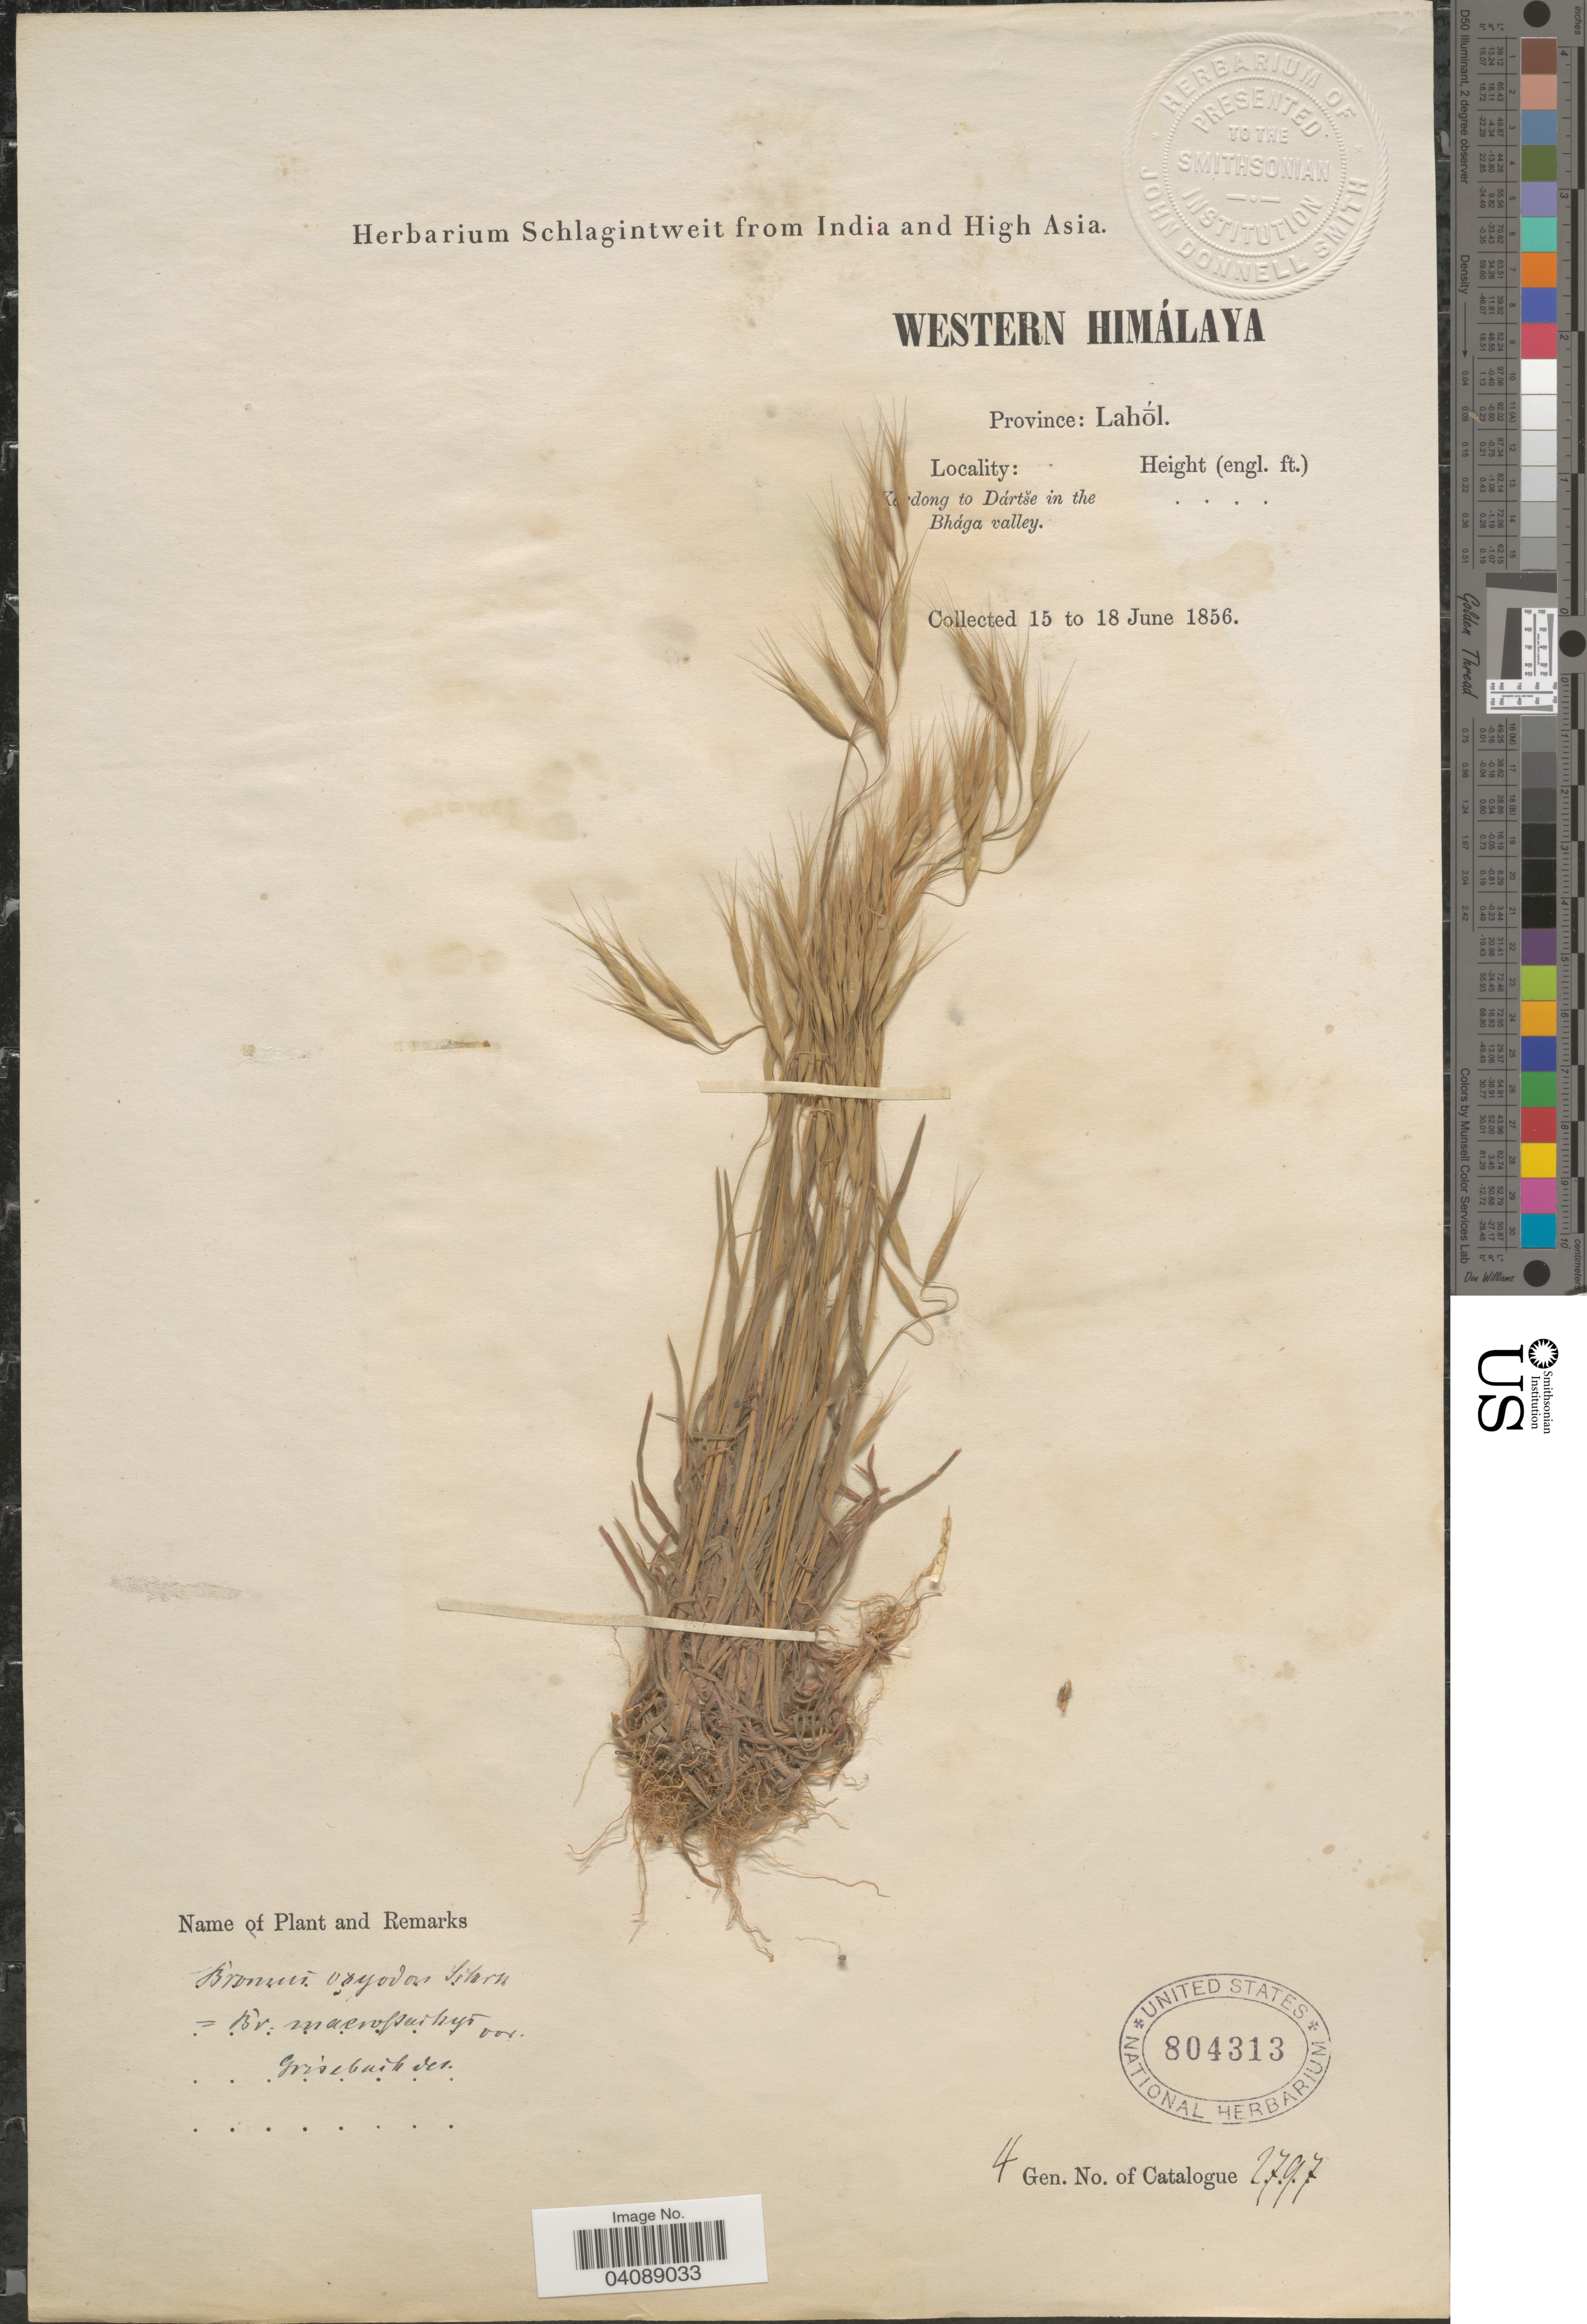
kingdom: Plantae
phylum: Tracheophyta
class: Liliopsida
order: Poales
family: Poaceae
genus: Bromus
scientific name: Bromus oxyodon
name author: Schrenk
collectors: ex herb. Schlagintweit from India and High Asia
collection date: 1856-06-15/1856-06-18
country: India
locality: Western Himálaya. Province: Lahól. [illegible text]dong to Dártše in the Bhága valley.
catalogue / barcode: US 804313